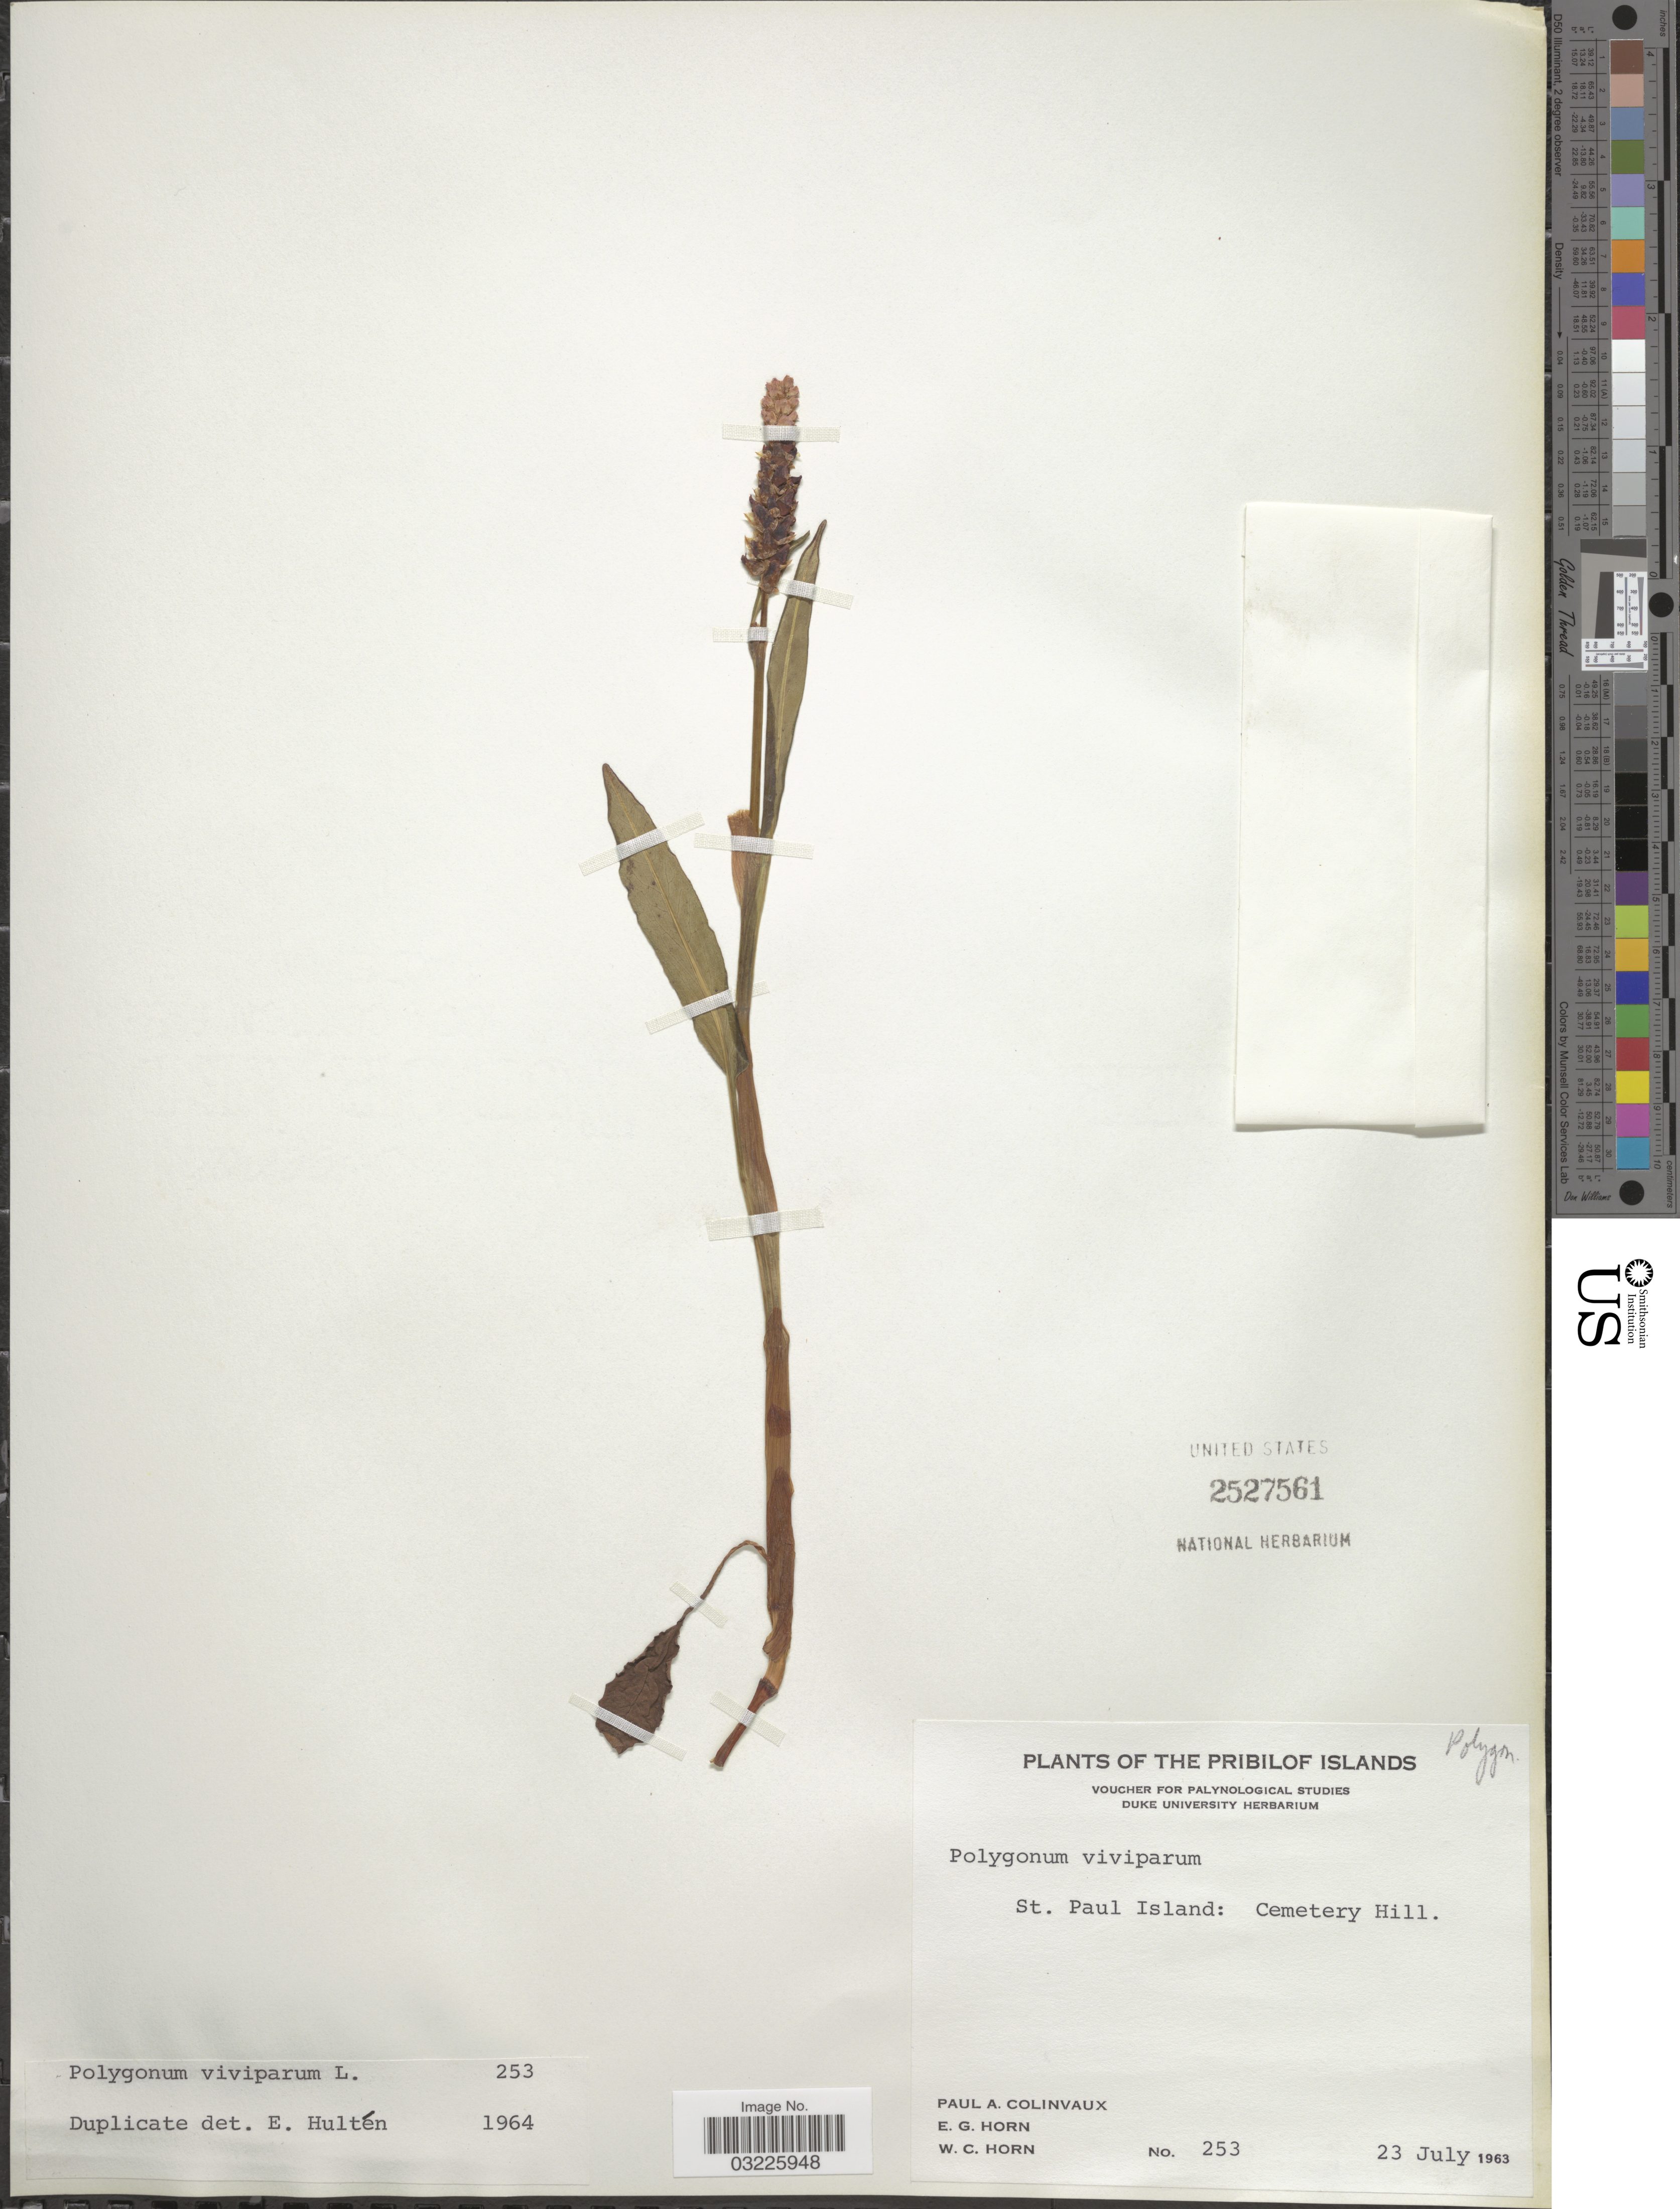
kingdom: Plantae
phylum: Tracheophyta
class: Magnoliopsida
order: Caryophyllales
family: Polygonaceae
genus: Bistorta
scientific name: Bistorta vivipara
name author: (L.) Delarbre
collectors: P. Colinvaux, E. Horn & W. Horn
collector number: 253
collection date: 1963-07-23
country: United States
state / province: Alaska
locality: Pribilof Islands. St. Paul Island: Cemetery Hill.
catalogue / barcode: US 2527561